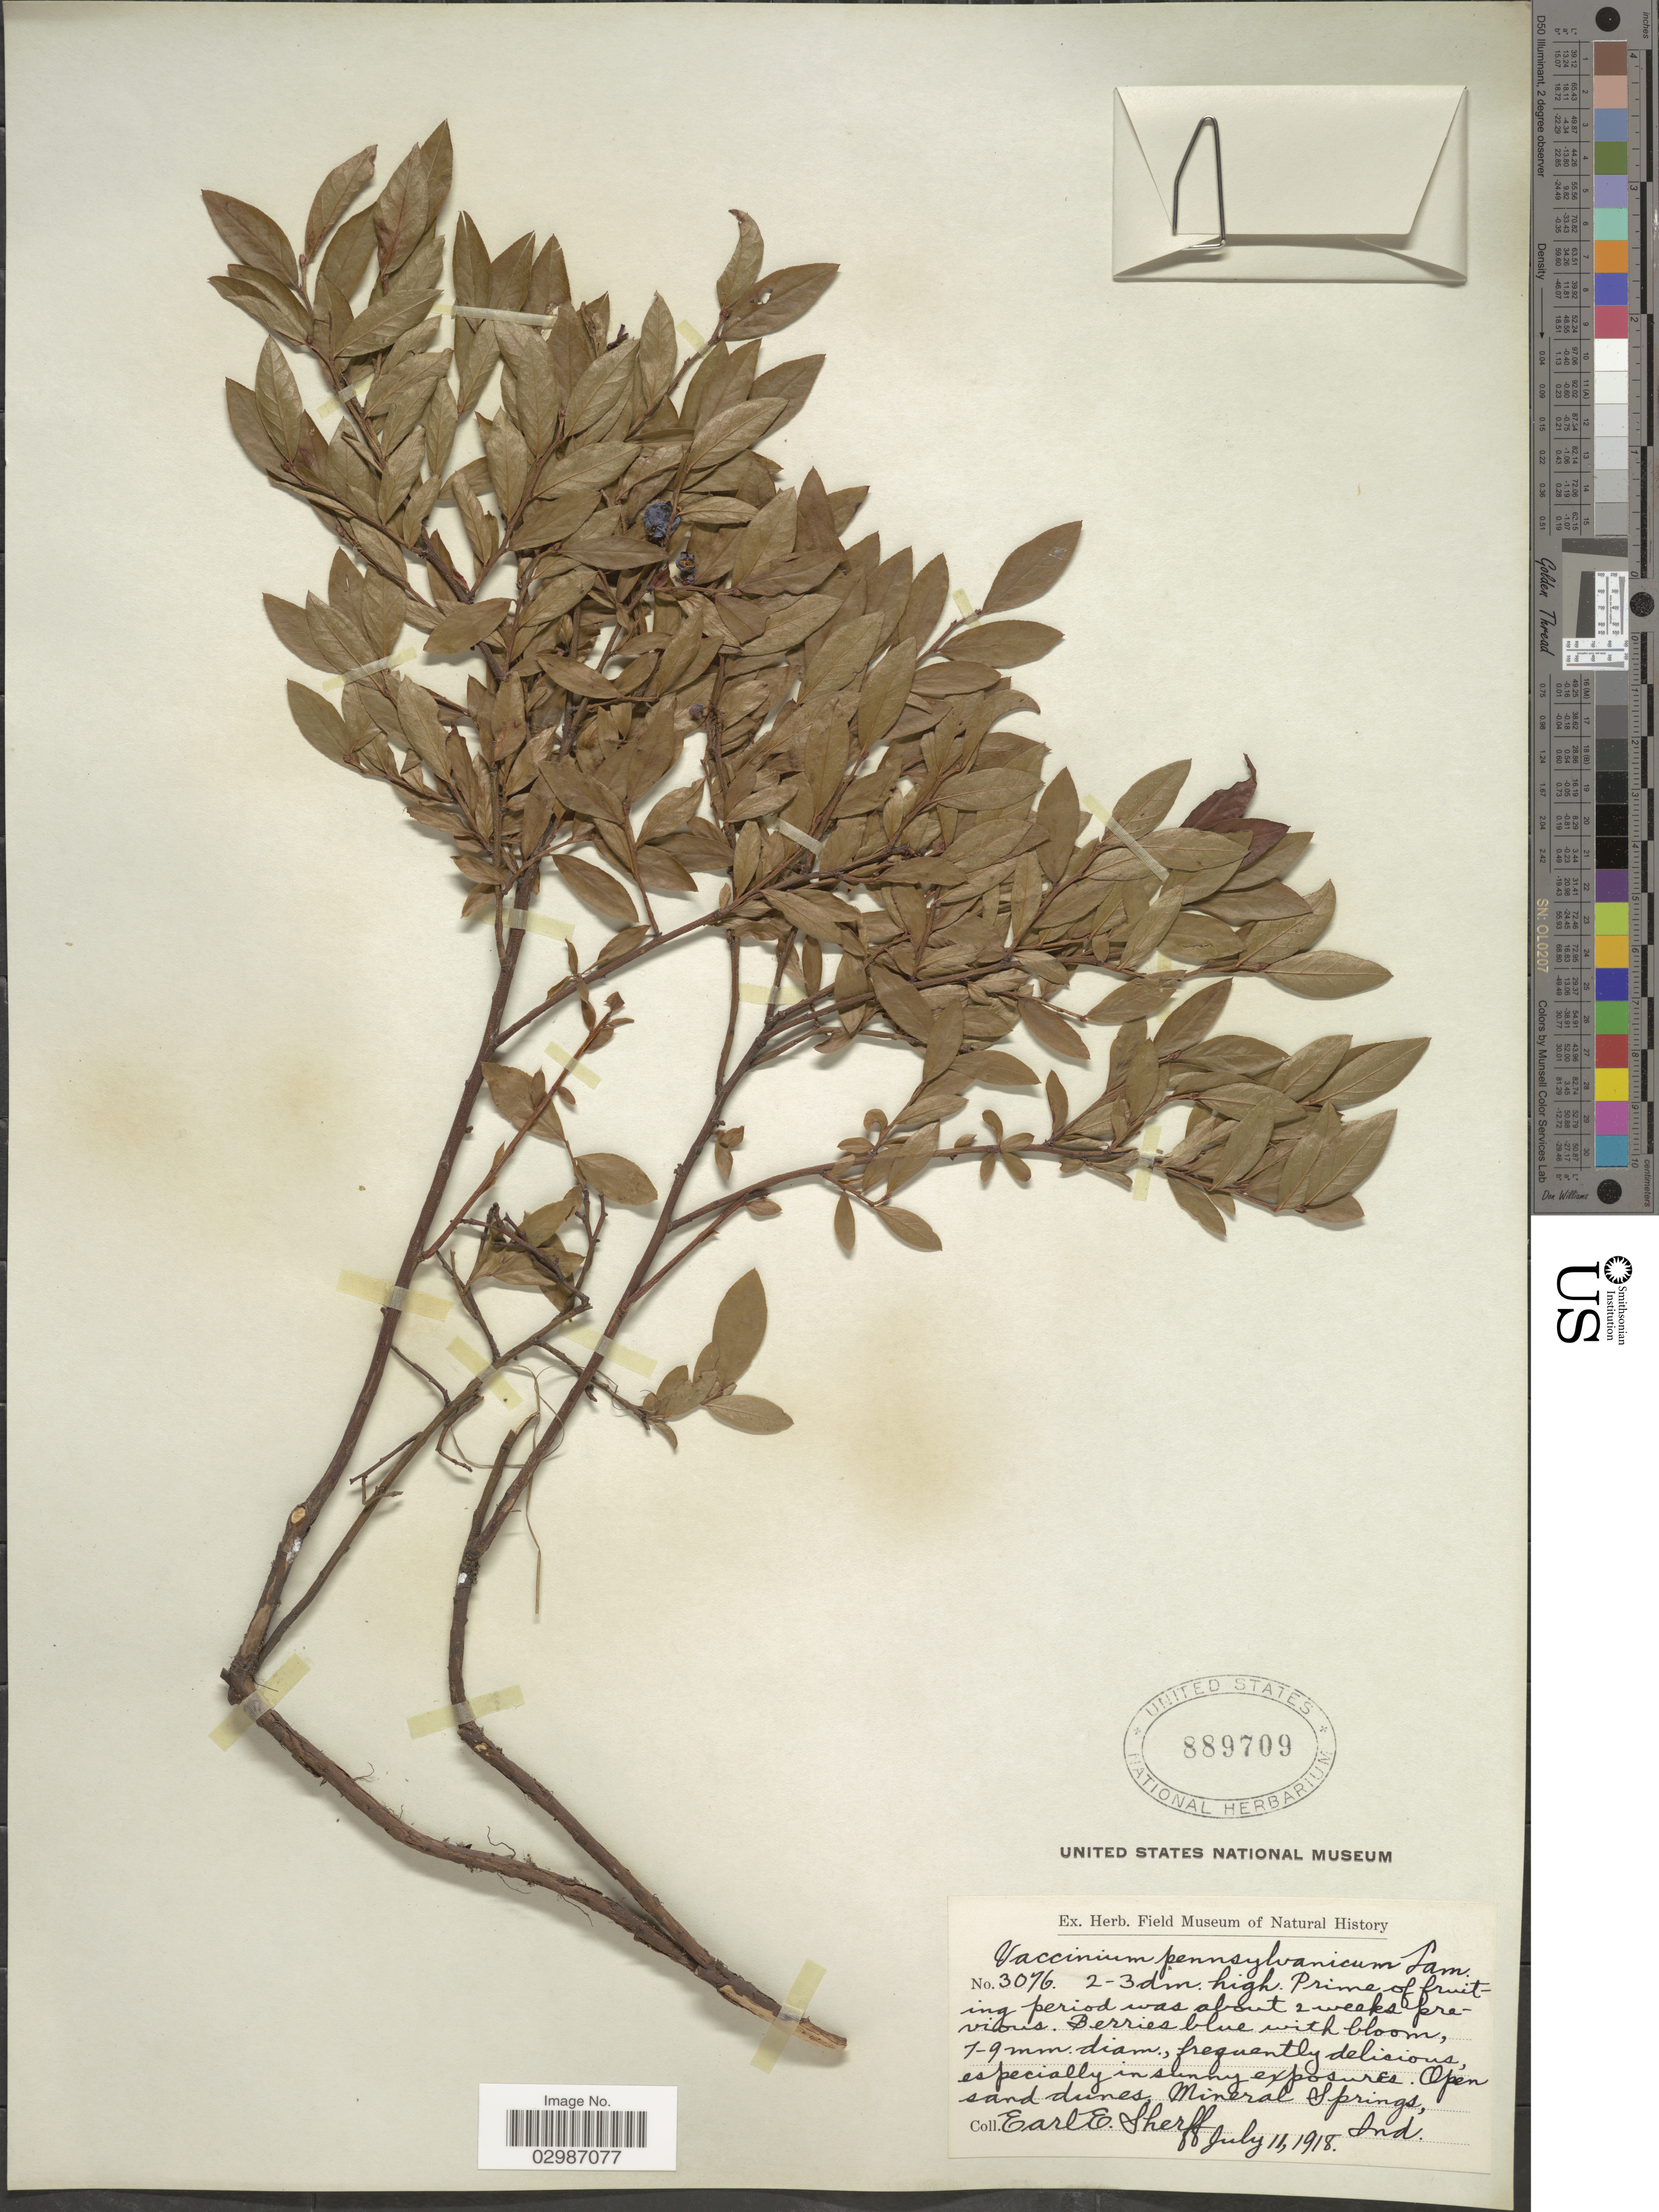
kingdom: Plantae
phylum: Tracheophyta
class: Magnoliopsida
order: Ericales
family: Ericaceae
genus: Vaccinium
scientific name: Vaccinium angustifolium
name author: Aiton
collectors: E. E. Sherff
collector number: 3076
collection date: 1918-07-11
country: United States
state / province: Indiana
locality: Open sand dunes, Mineral Springs, Ind.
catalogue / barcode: US 889709